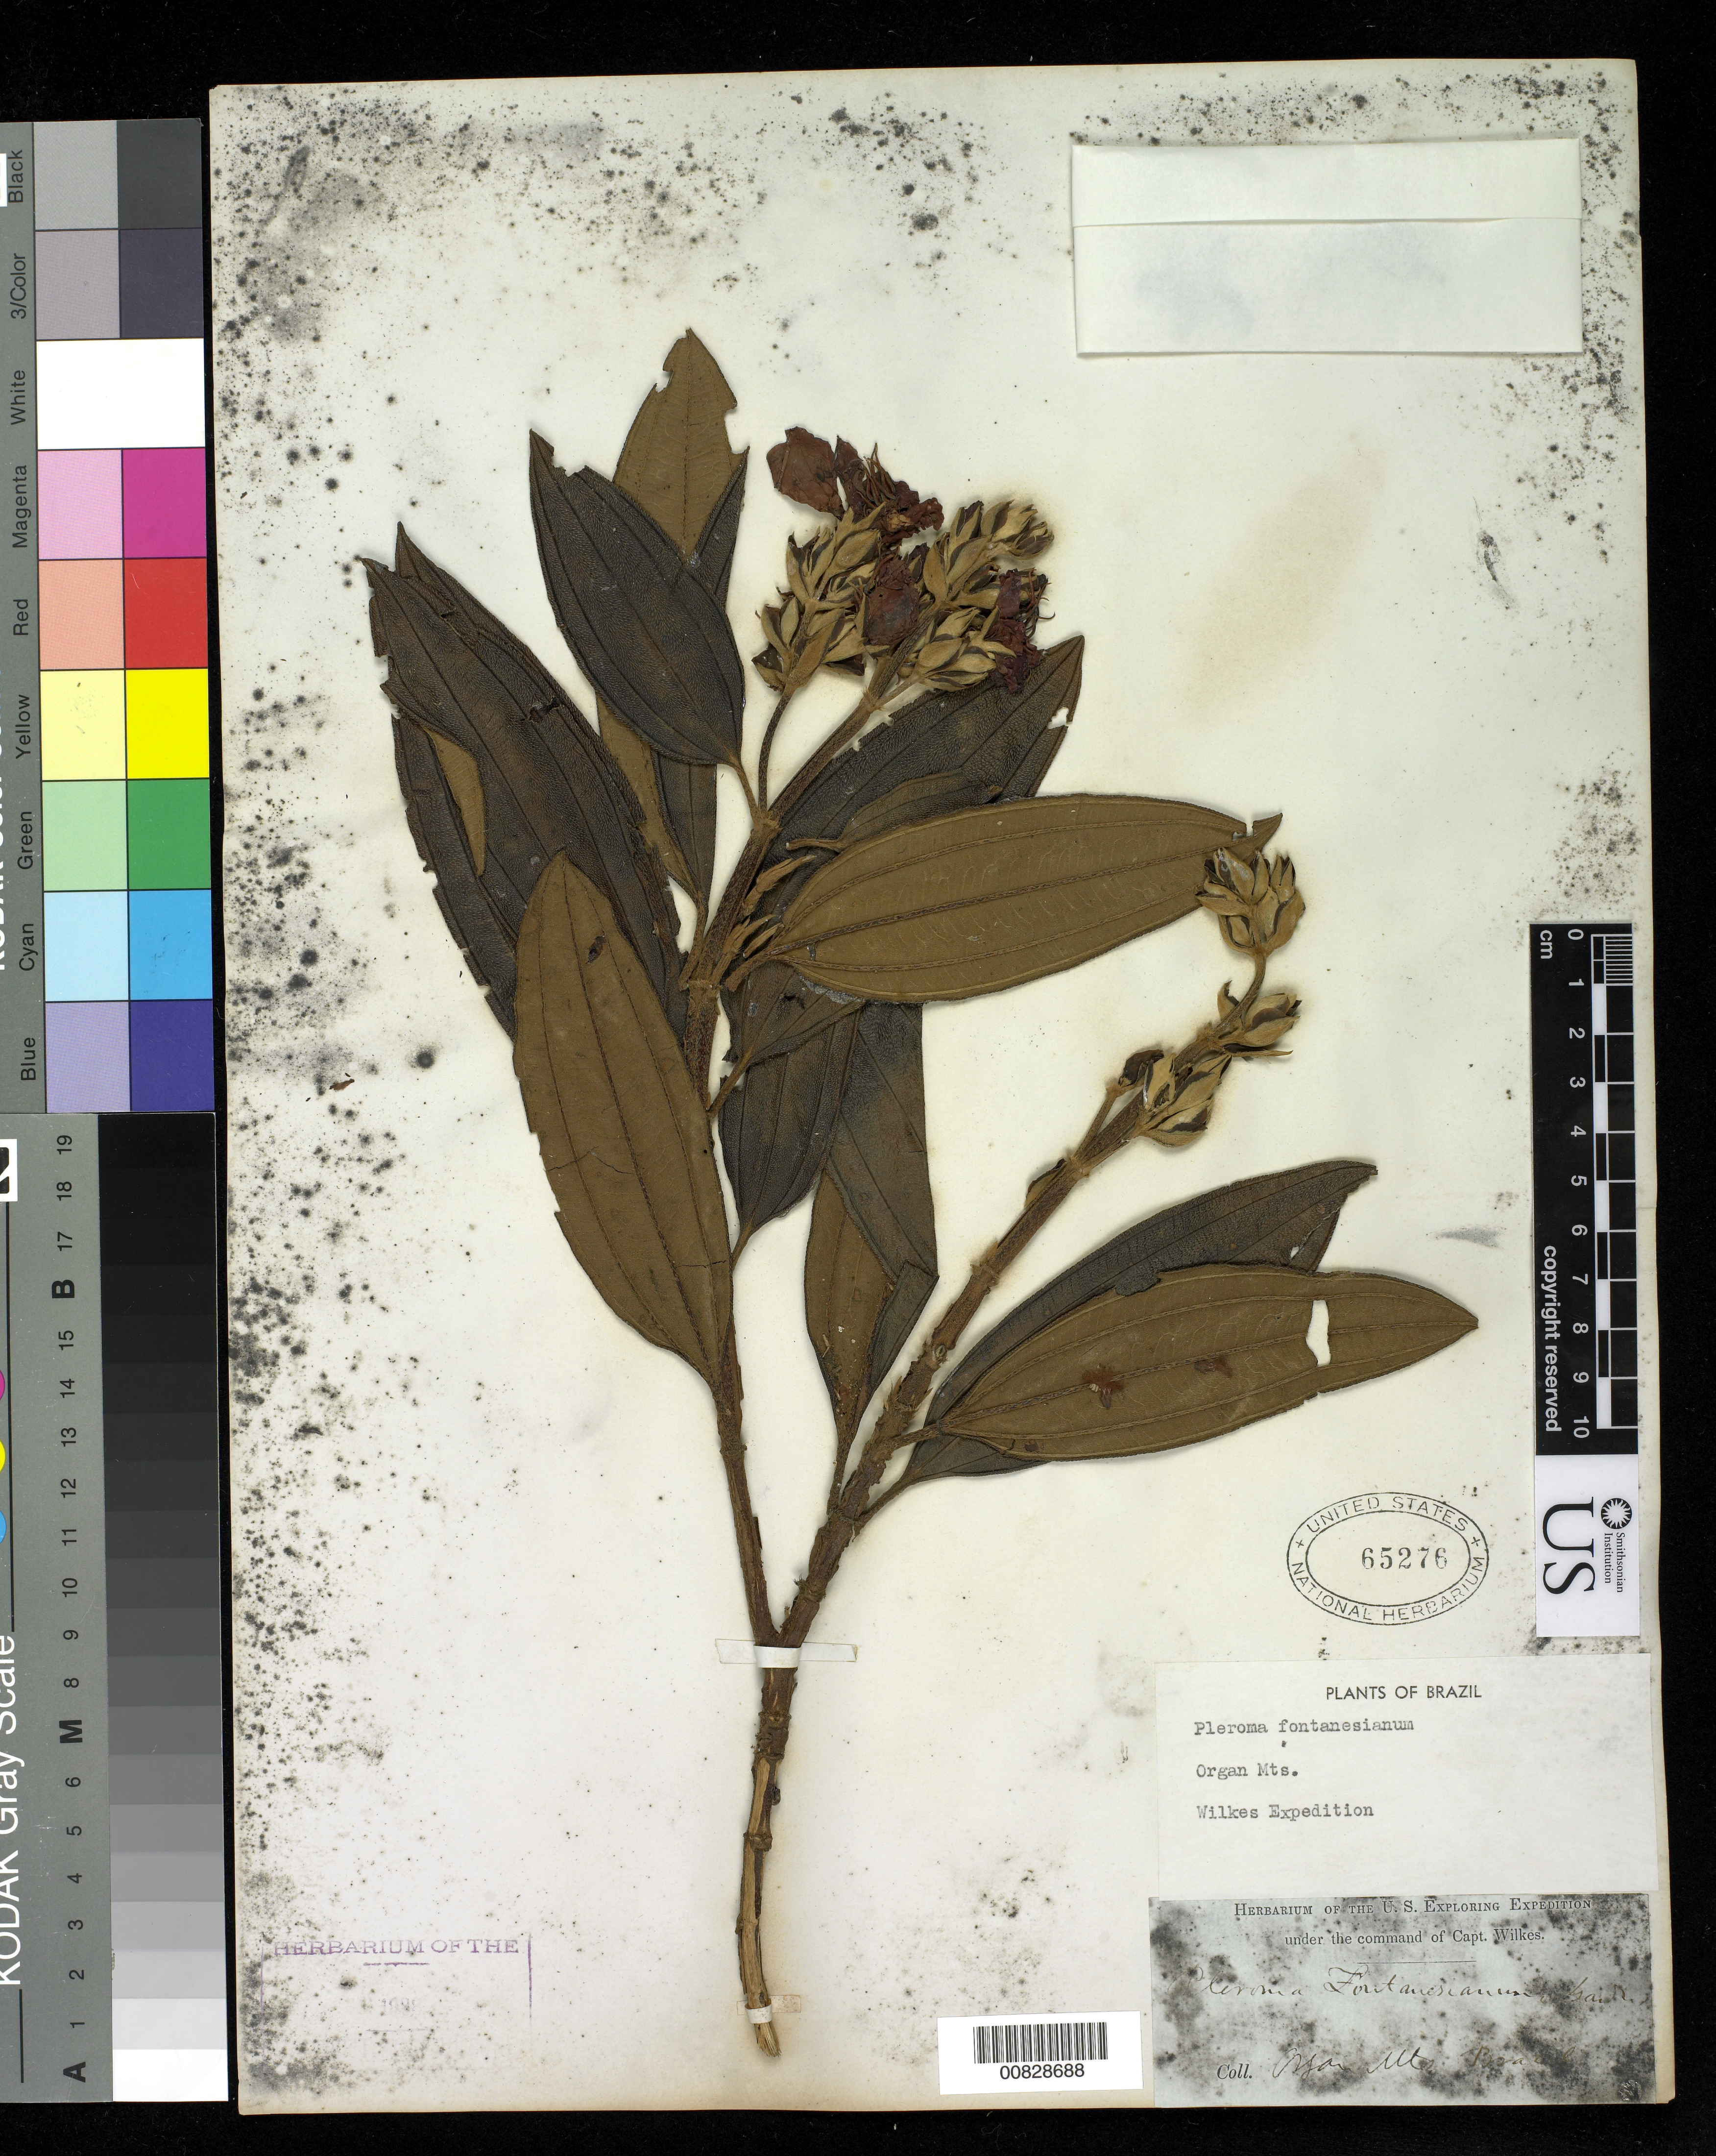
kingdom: Plantae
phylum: Tracheophyta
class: Magnoliopsida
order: Myrtales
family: Melastomataceae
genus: Pleroma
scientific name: Pleroma granulosum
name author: (Desr.) D. Don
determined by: Strong, Mark T., (BOT), Smithsonian Institution - National Museum of Natural History (UNITED STATES)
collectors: Wilkes Explor. Exped.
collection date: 1838/1842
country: Brazil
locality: Organ Mts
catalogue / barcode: US 65276